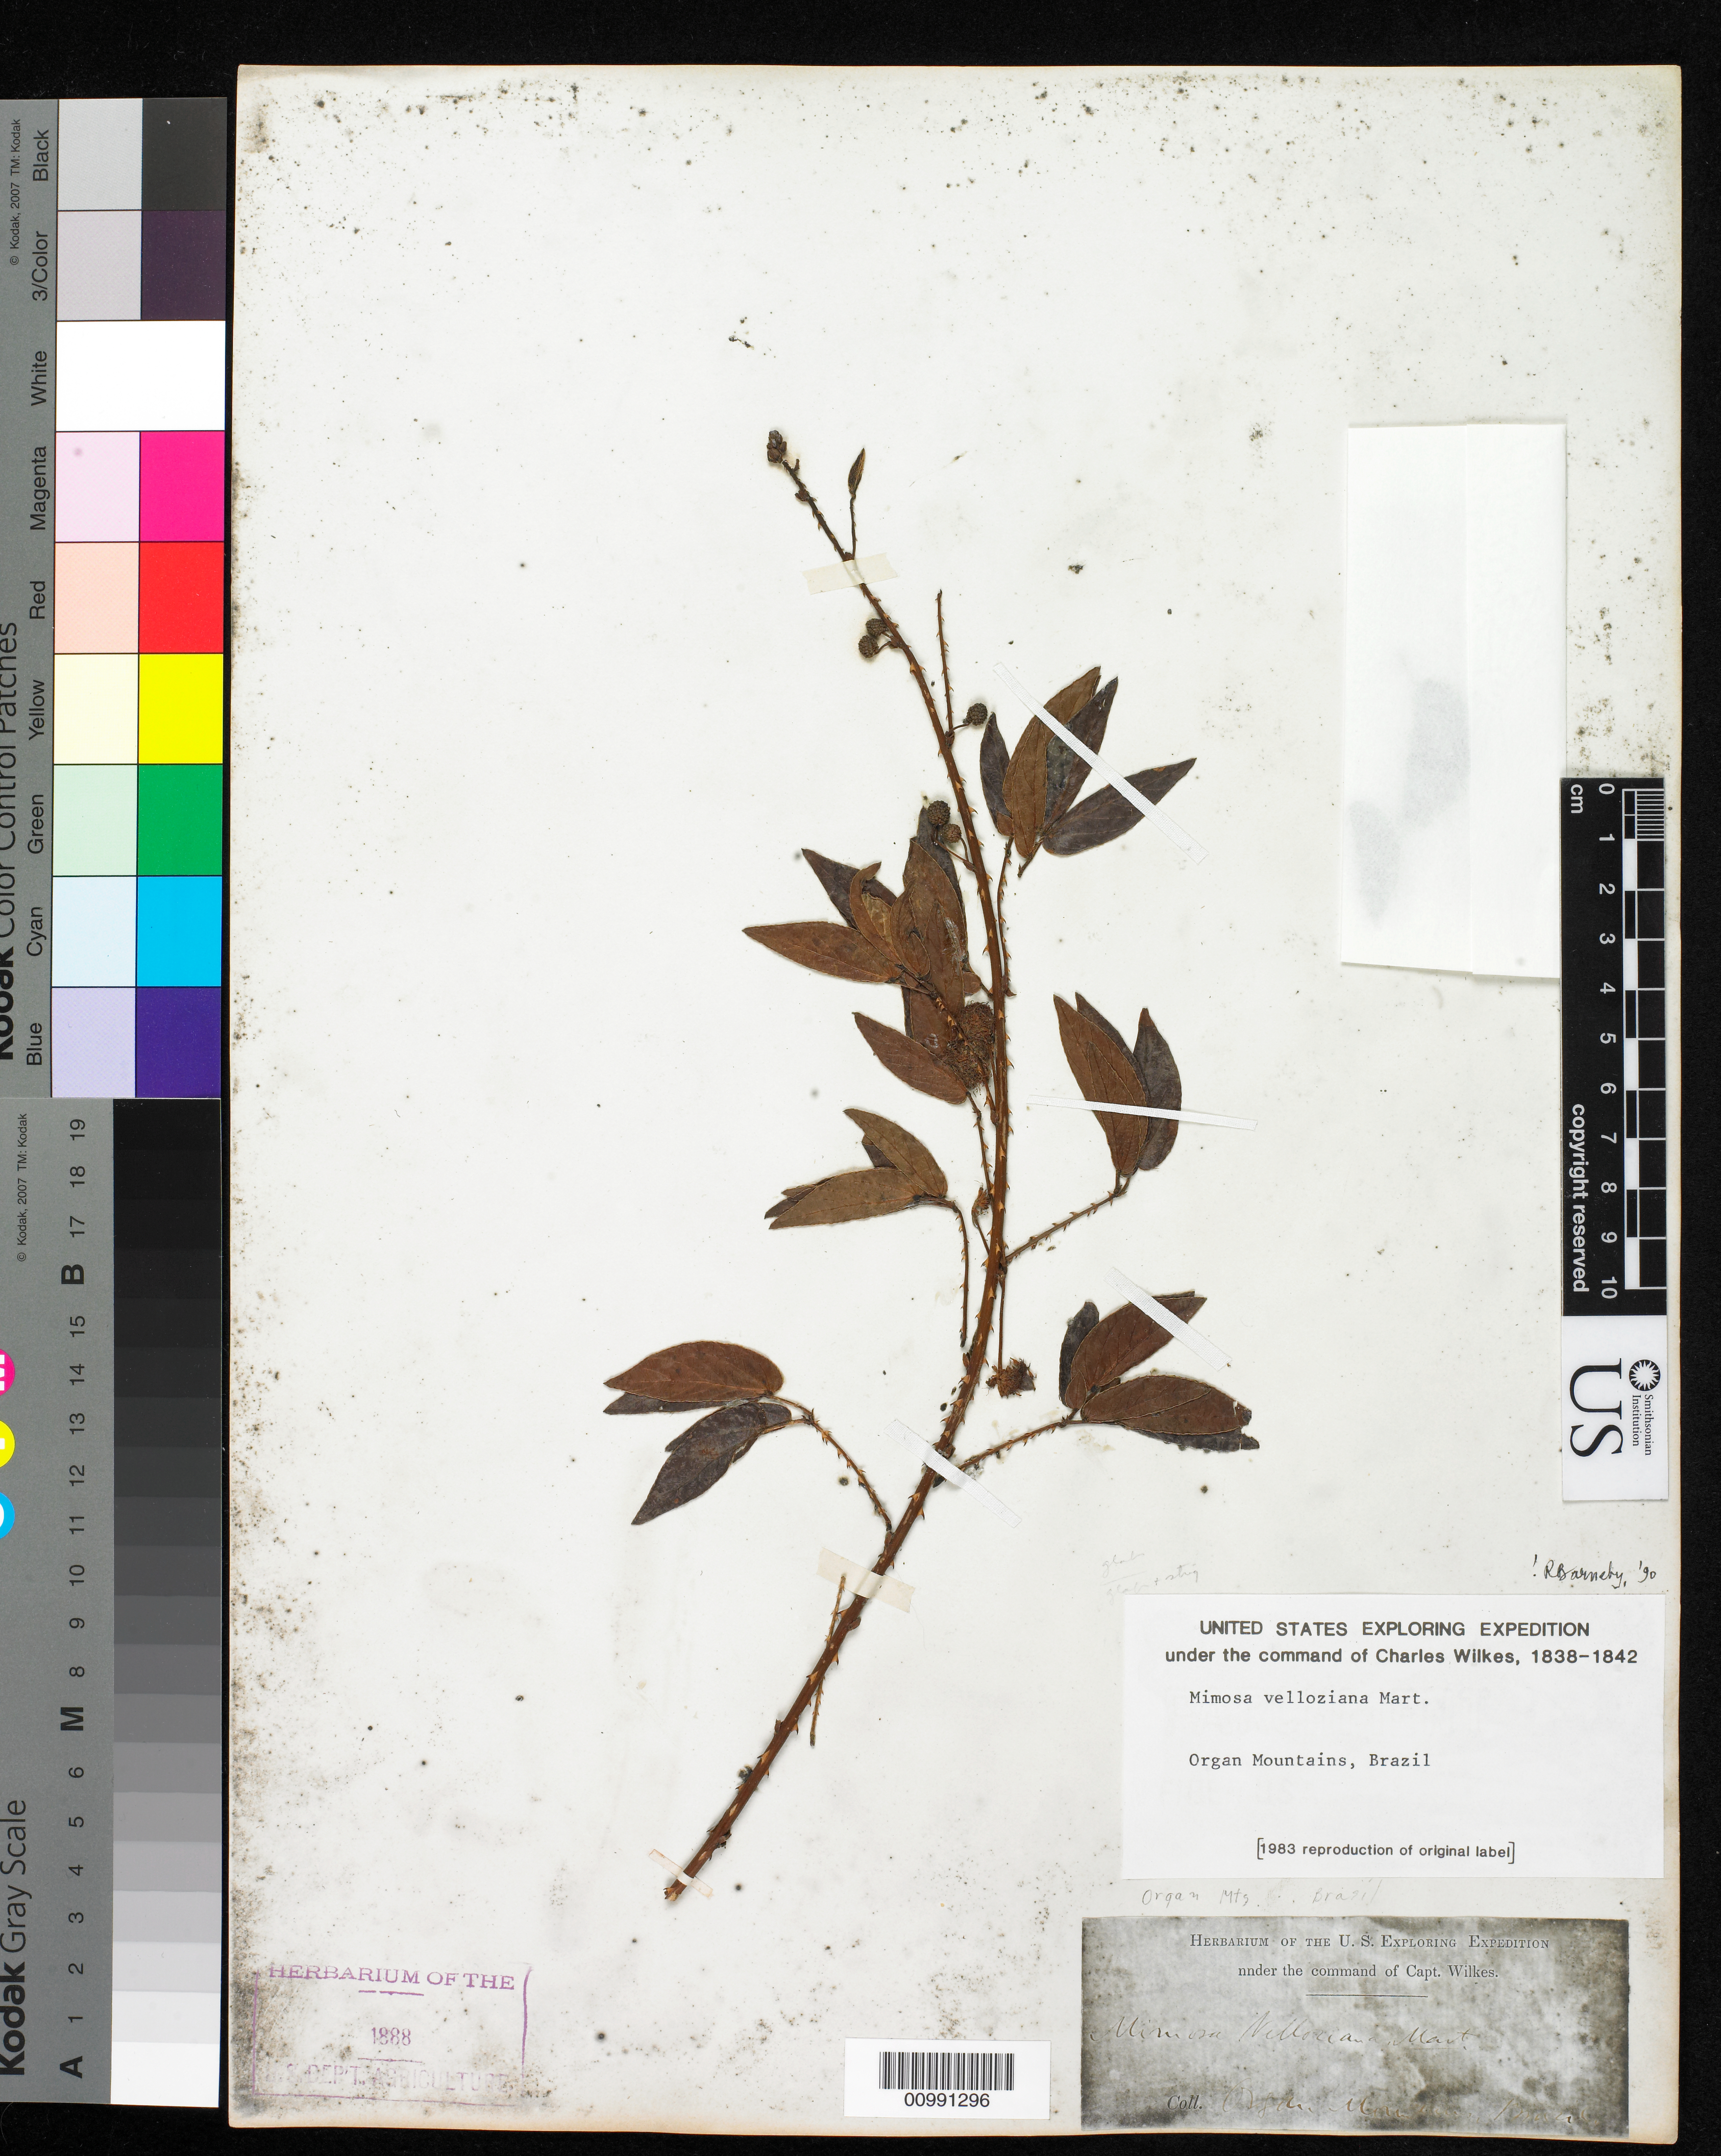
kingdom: Plantae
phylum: Tracheophyta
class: Magnoliopsida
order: Fabales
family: Fabaceae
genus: Mimosa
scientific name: Mimosa velloziana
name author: Mart.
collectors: Wilkes Explor. Exped.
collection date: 1838/1842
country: Brazil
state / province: Rio de Janeiro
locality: Organ Mountains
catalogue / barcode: US 98499